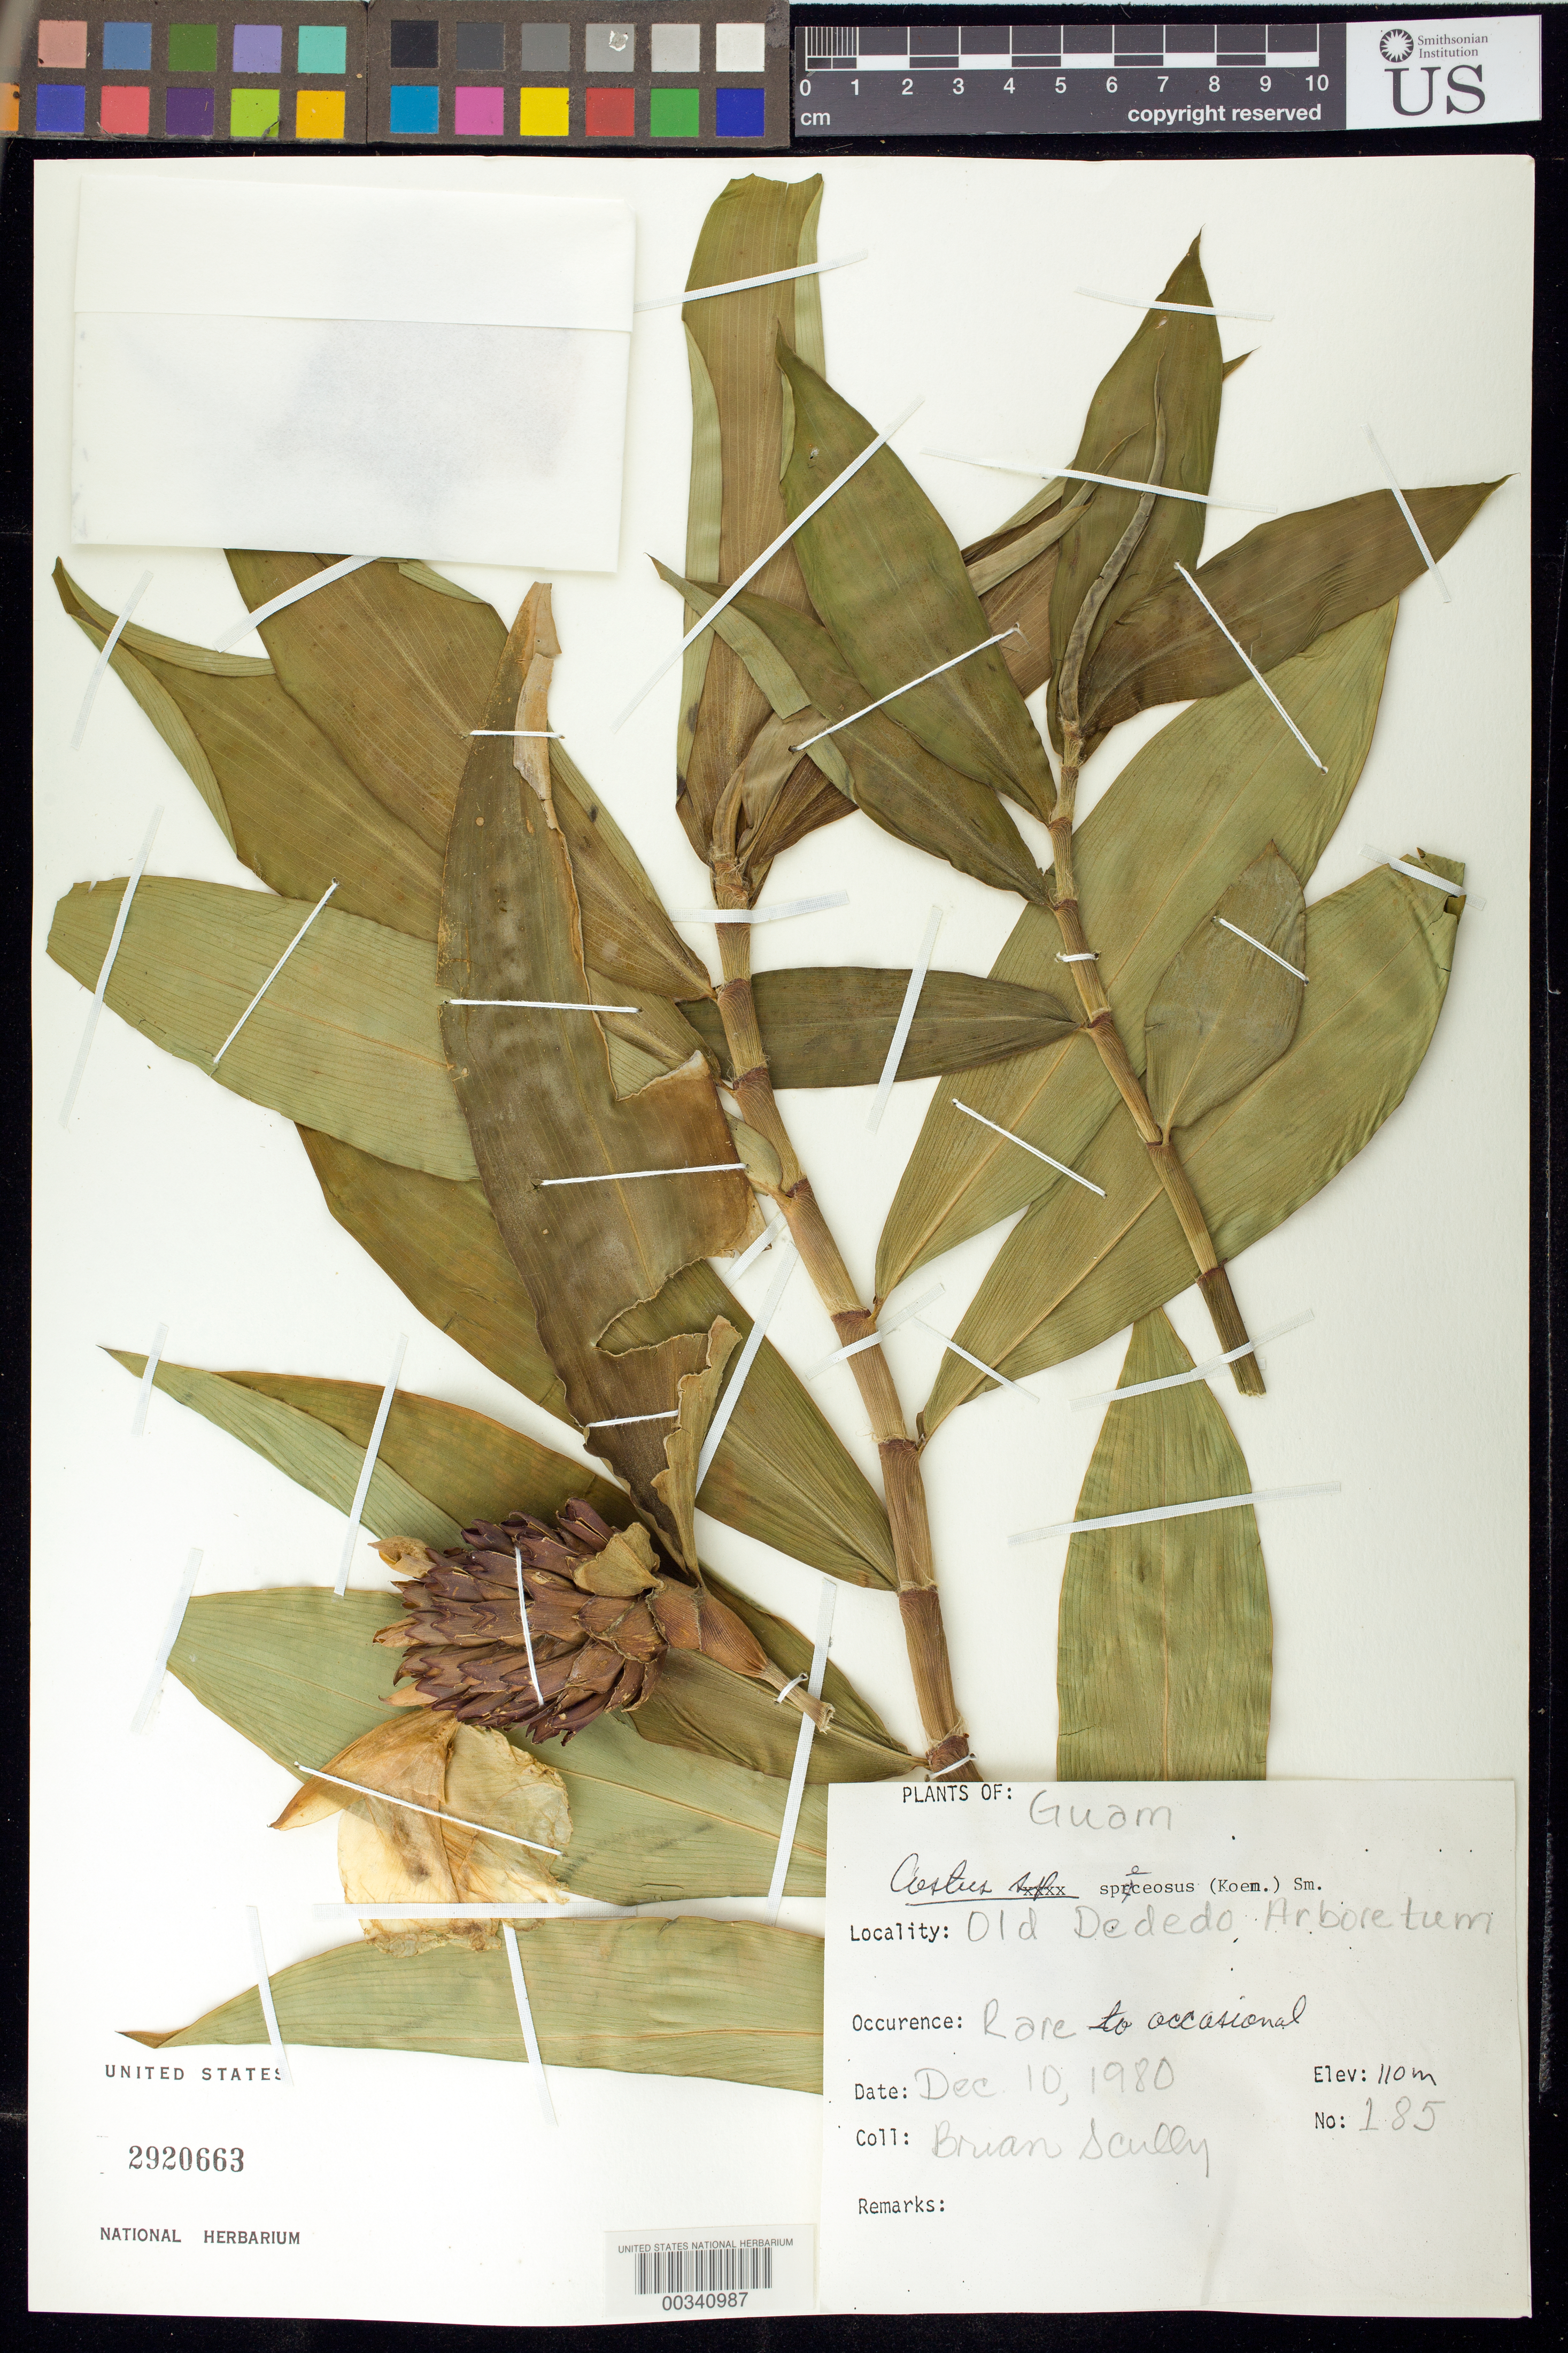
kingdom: Plantae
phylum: Tracheophyta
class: Liliopsida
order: Zingiberales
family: Costaceae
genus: Hellenia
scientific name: Hellenia speciosa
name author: (J. Koenig) S.R. Dutta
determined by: Wagner, W. L., (BOT), Smithsonian Institution - National Museum of Natural History (UNITED STATES)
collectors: B. Scully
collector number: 185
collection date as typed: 10 Dec 1980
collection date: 1980-12-10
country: Guam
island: Guam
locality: Old Dededo arboretum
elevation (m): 110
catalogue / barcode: US 2920663